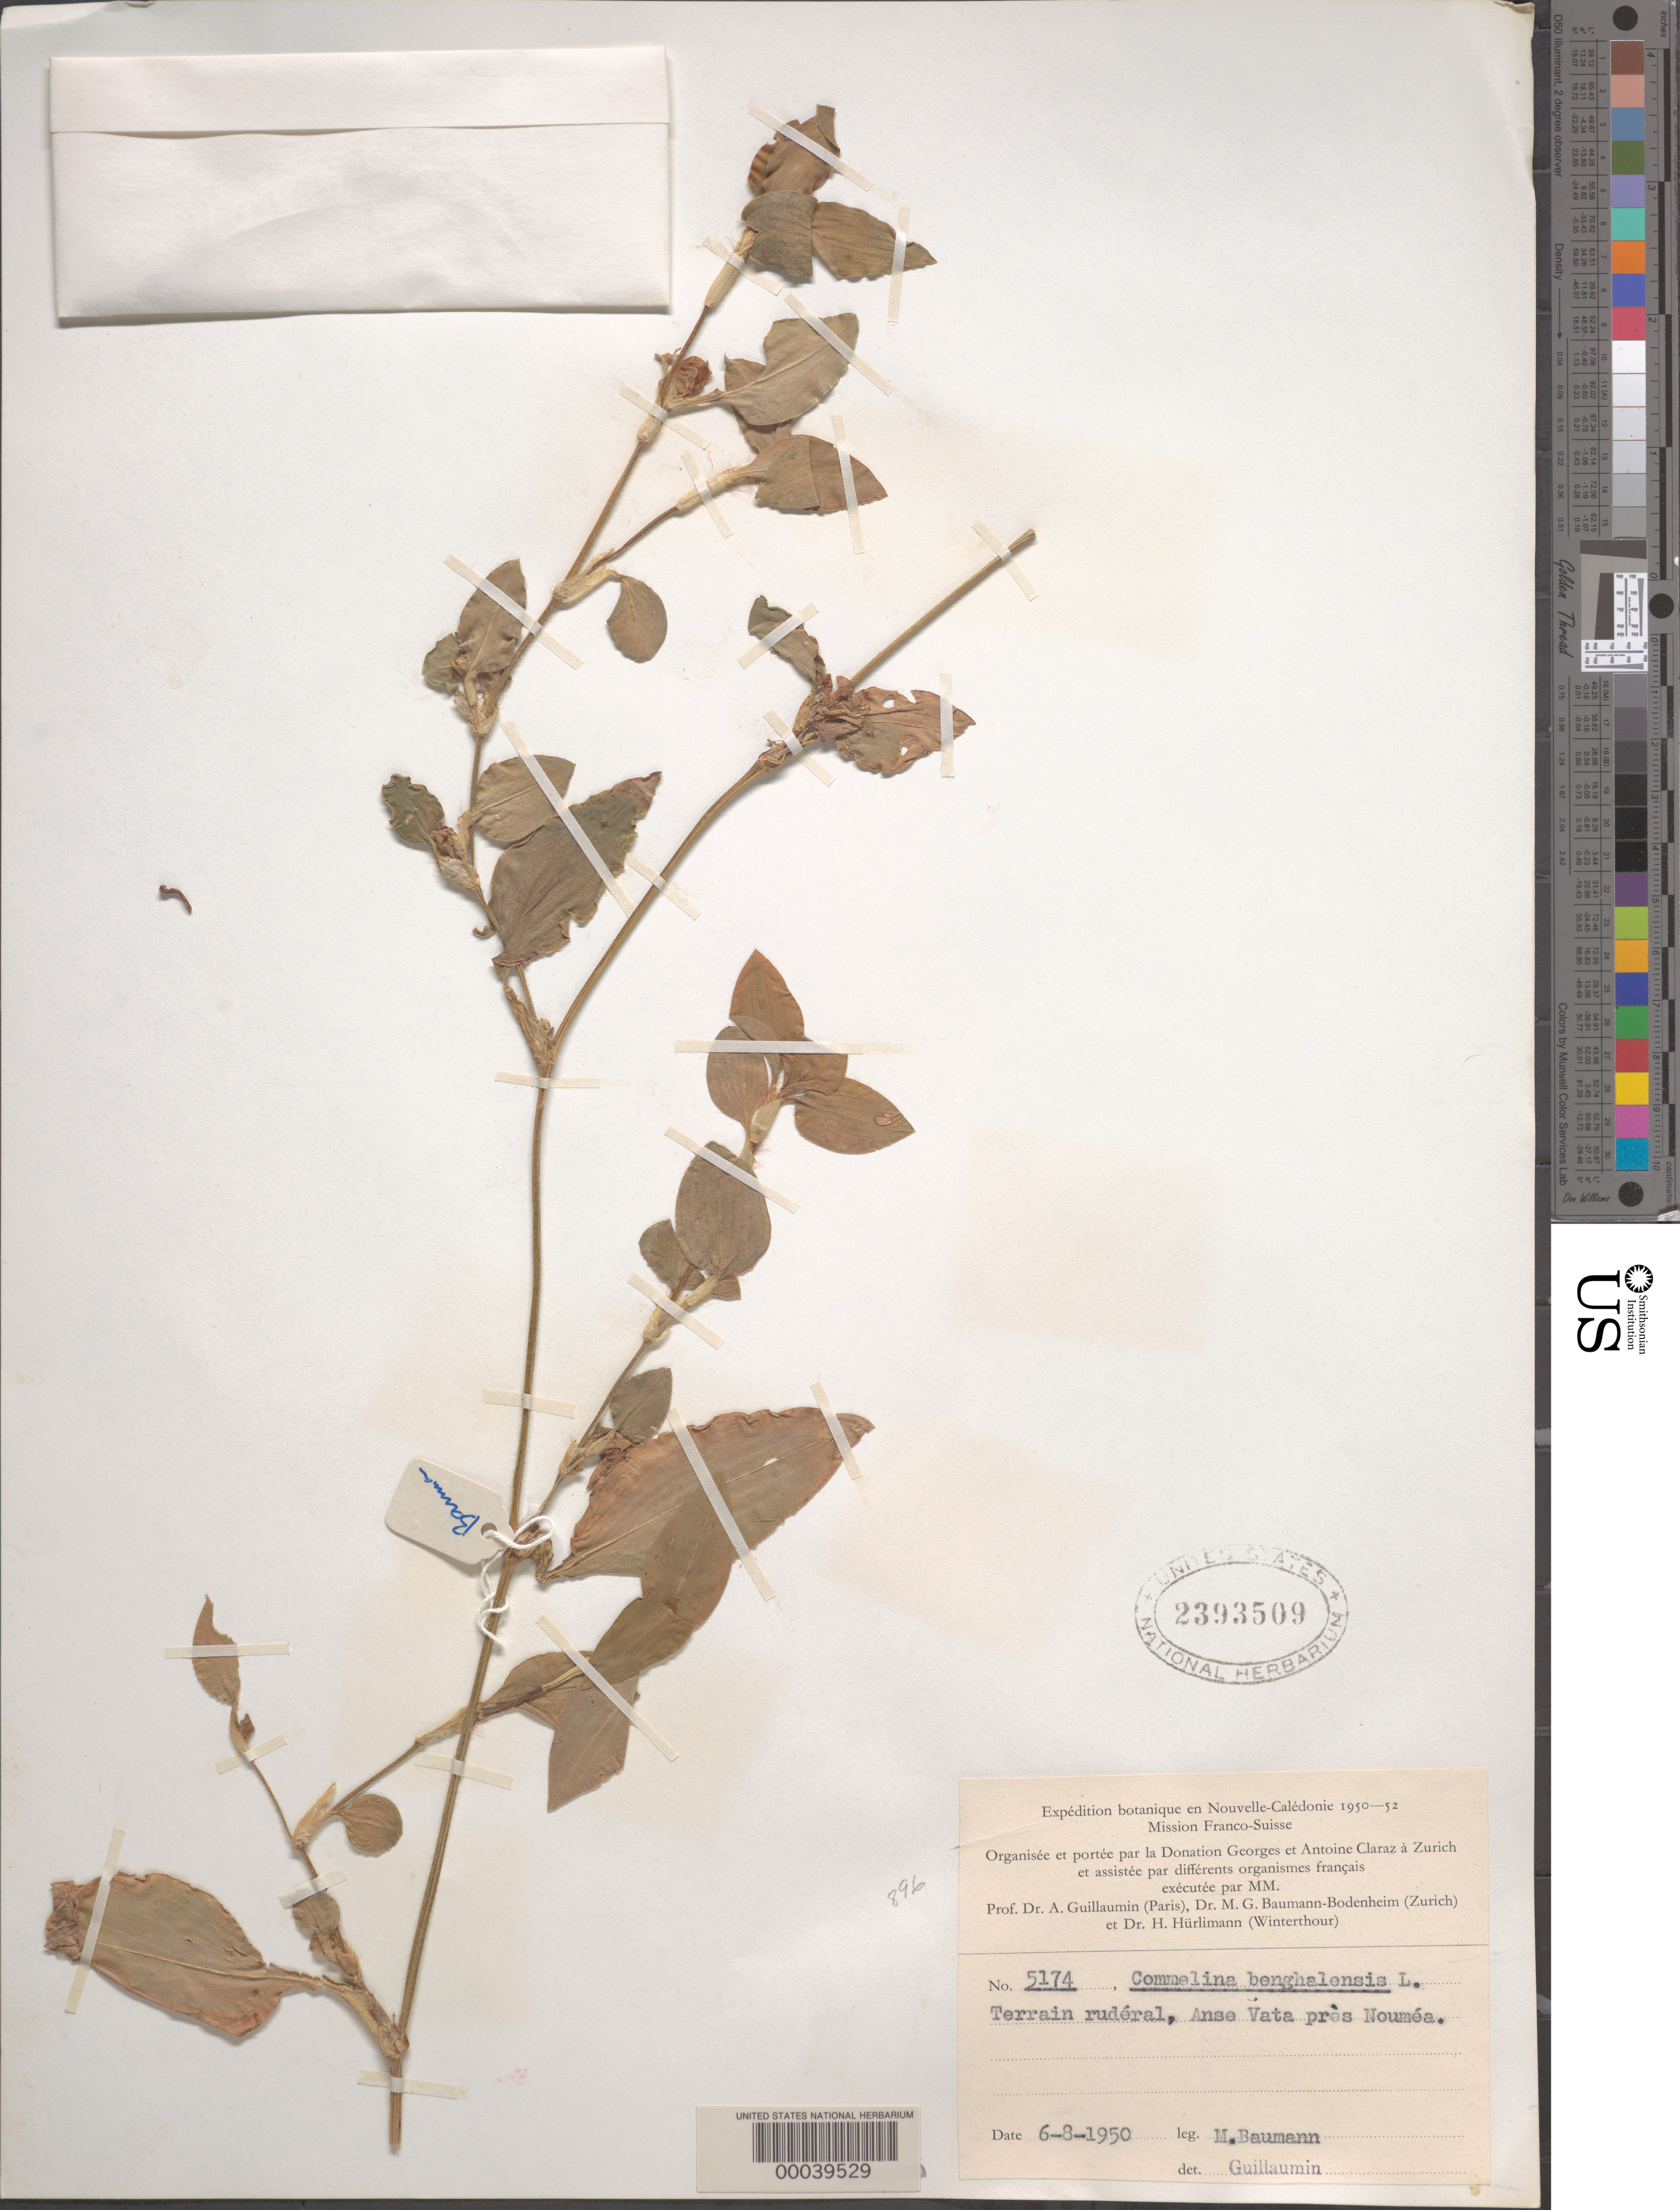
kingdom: Plantae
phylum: Tracheophyta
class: Liliopsida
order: Commelinales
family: Commelinaceae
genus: Commelina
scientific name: Commelina benghalensis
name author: L.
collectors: M. G. Baumann-Bodenheim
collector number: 5174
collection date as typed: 06 Aug 1950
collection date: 1950-08-06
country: New Caledonia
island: New Caledonia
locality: Anse vata, near noumea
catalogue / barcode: US 2393509